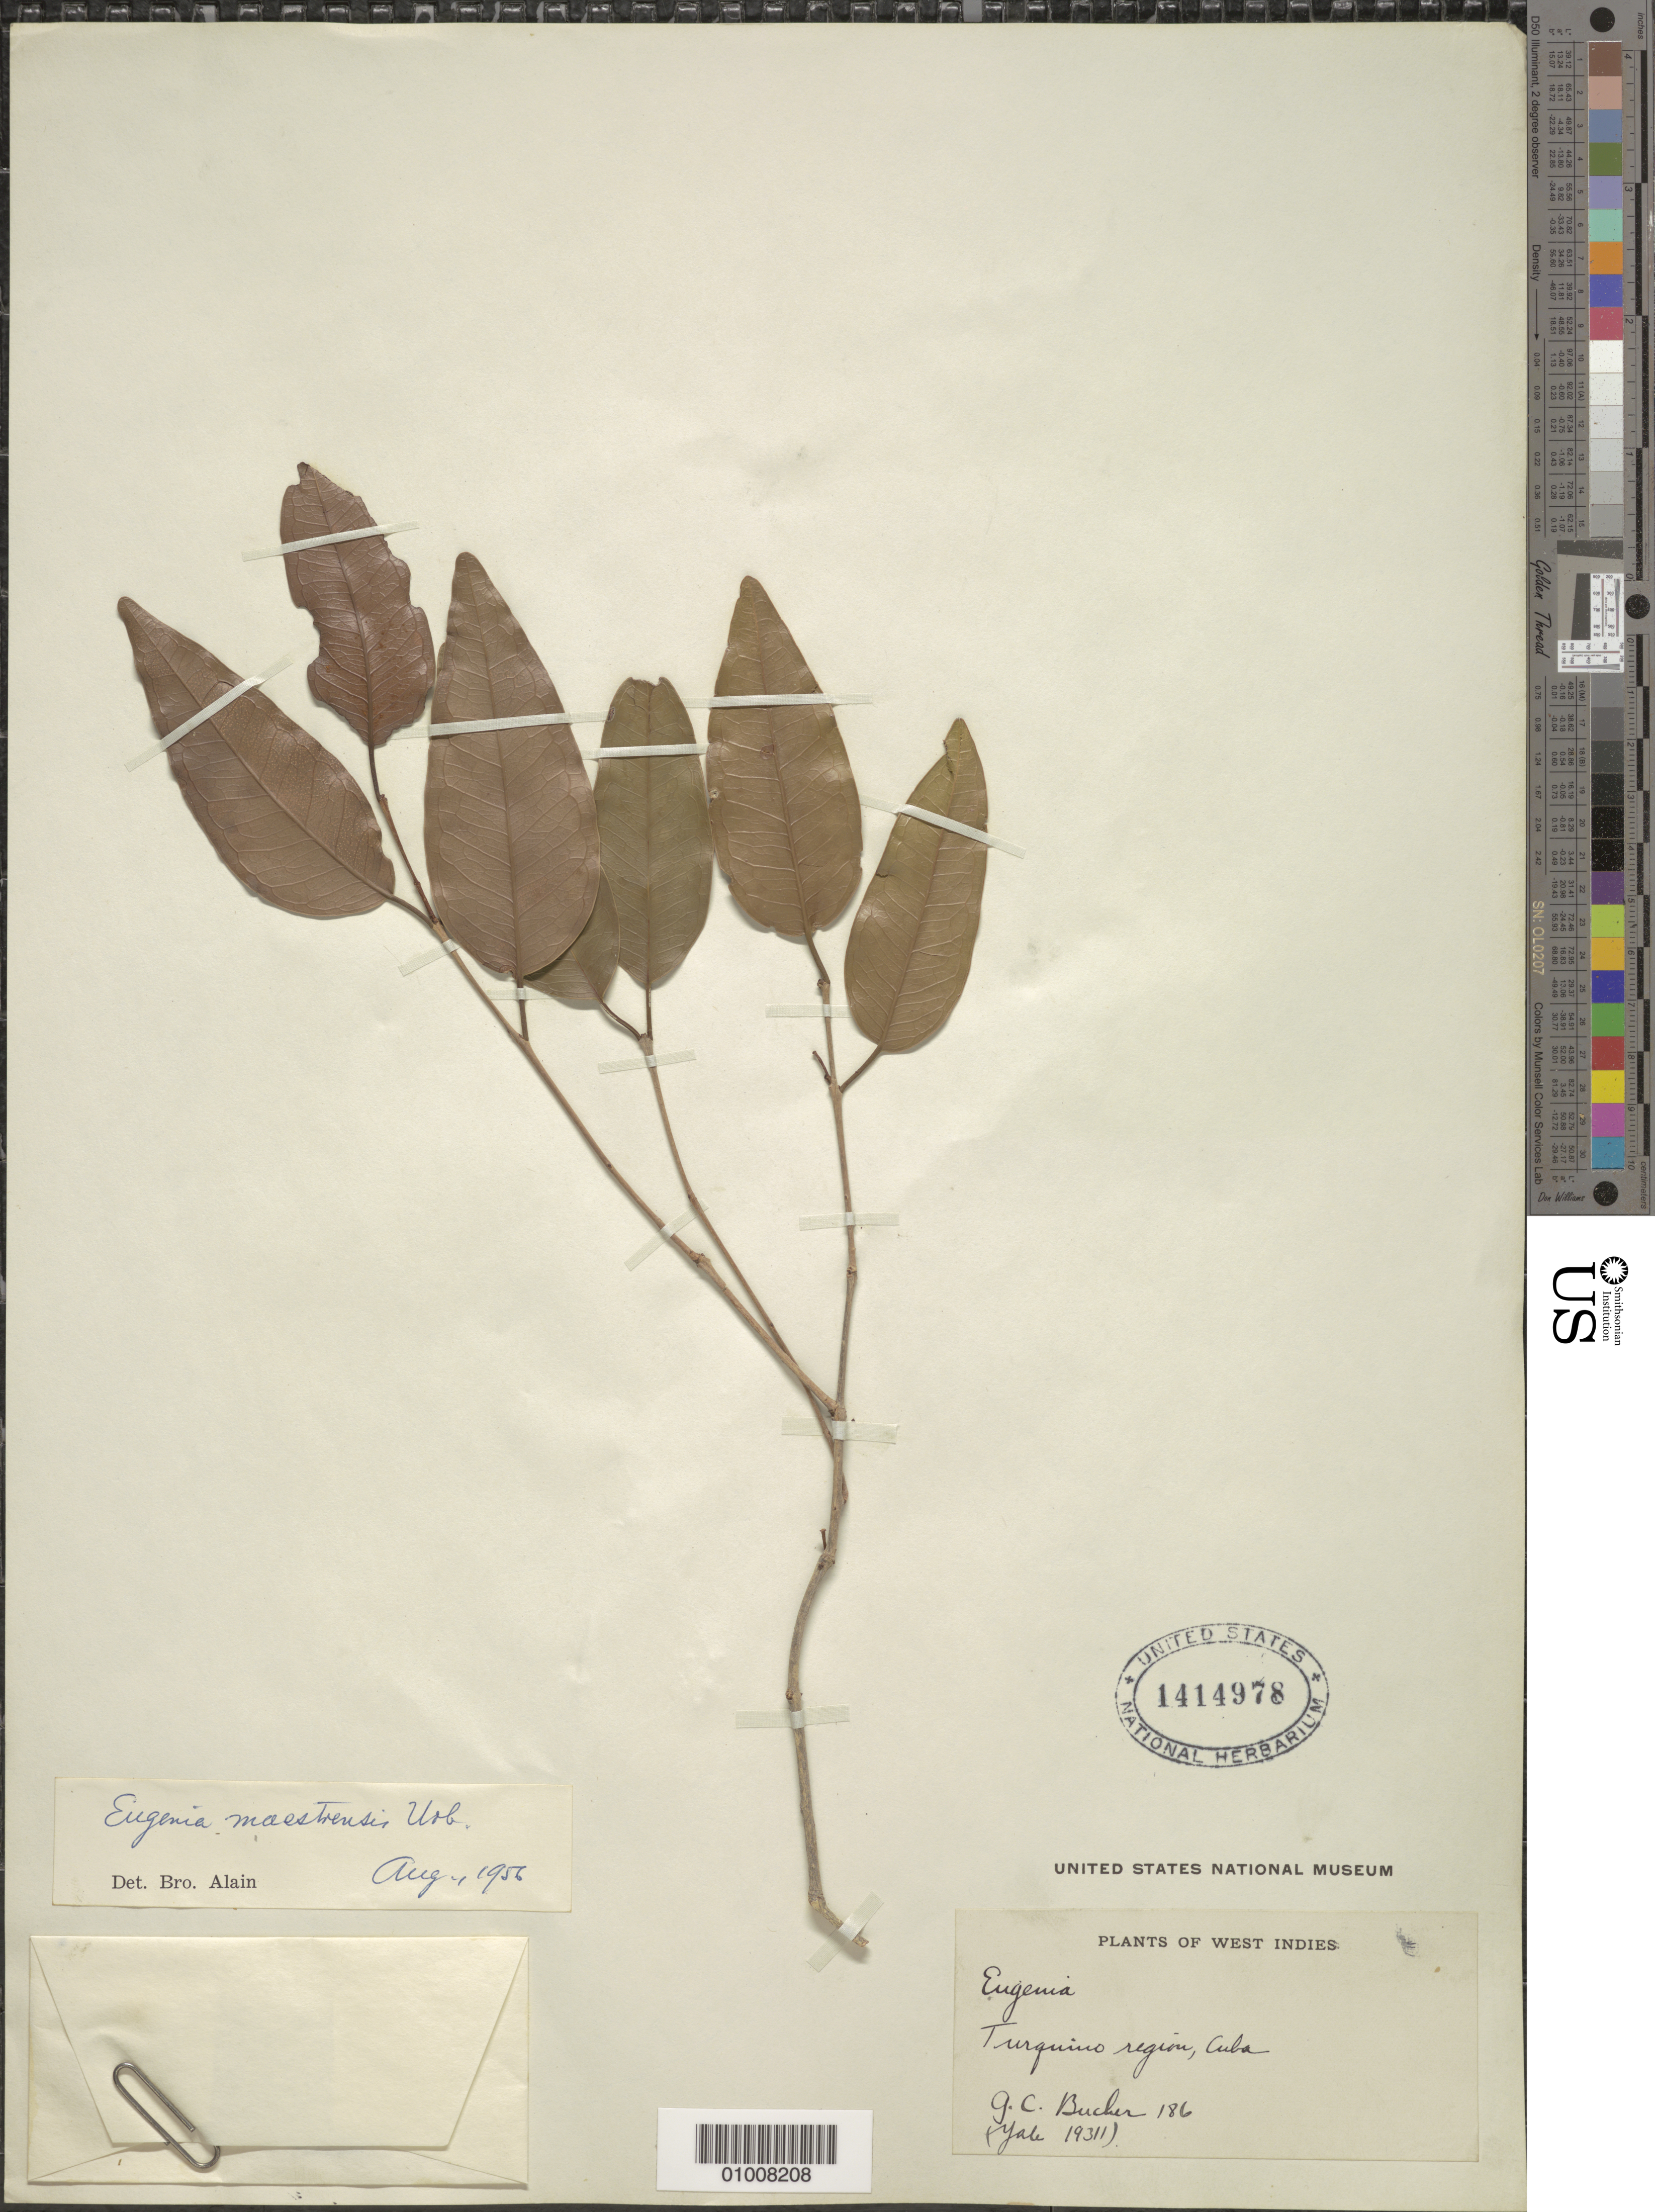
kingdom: Plantae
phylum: Tracheophyta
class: Magnoliopsida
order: Myrtales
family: Myrtaceae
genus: Eugenia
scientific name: Eugenia maestrensis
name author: Urb.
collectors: G. C. Bucher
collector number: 186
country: Cuba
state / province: Santiago de Cuba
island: Cuba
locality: Turquino region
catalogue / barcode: US 1414978